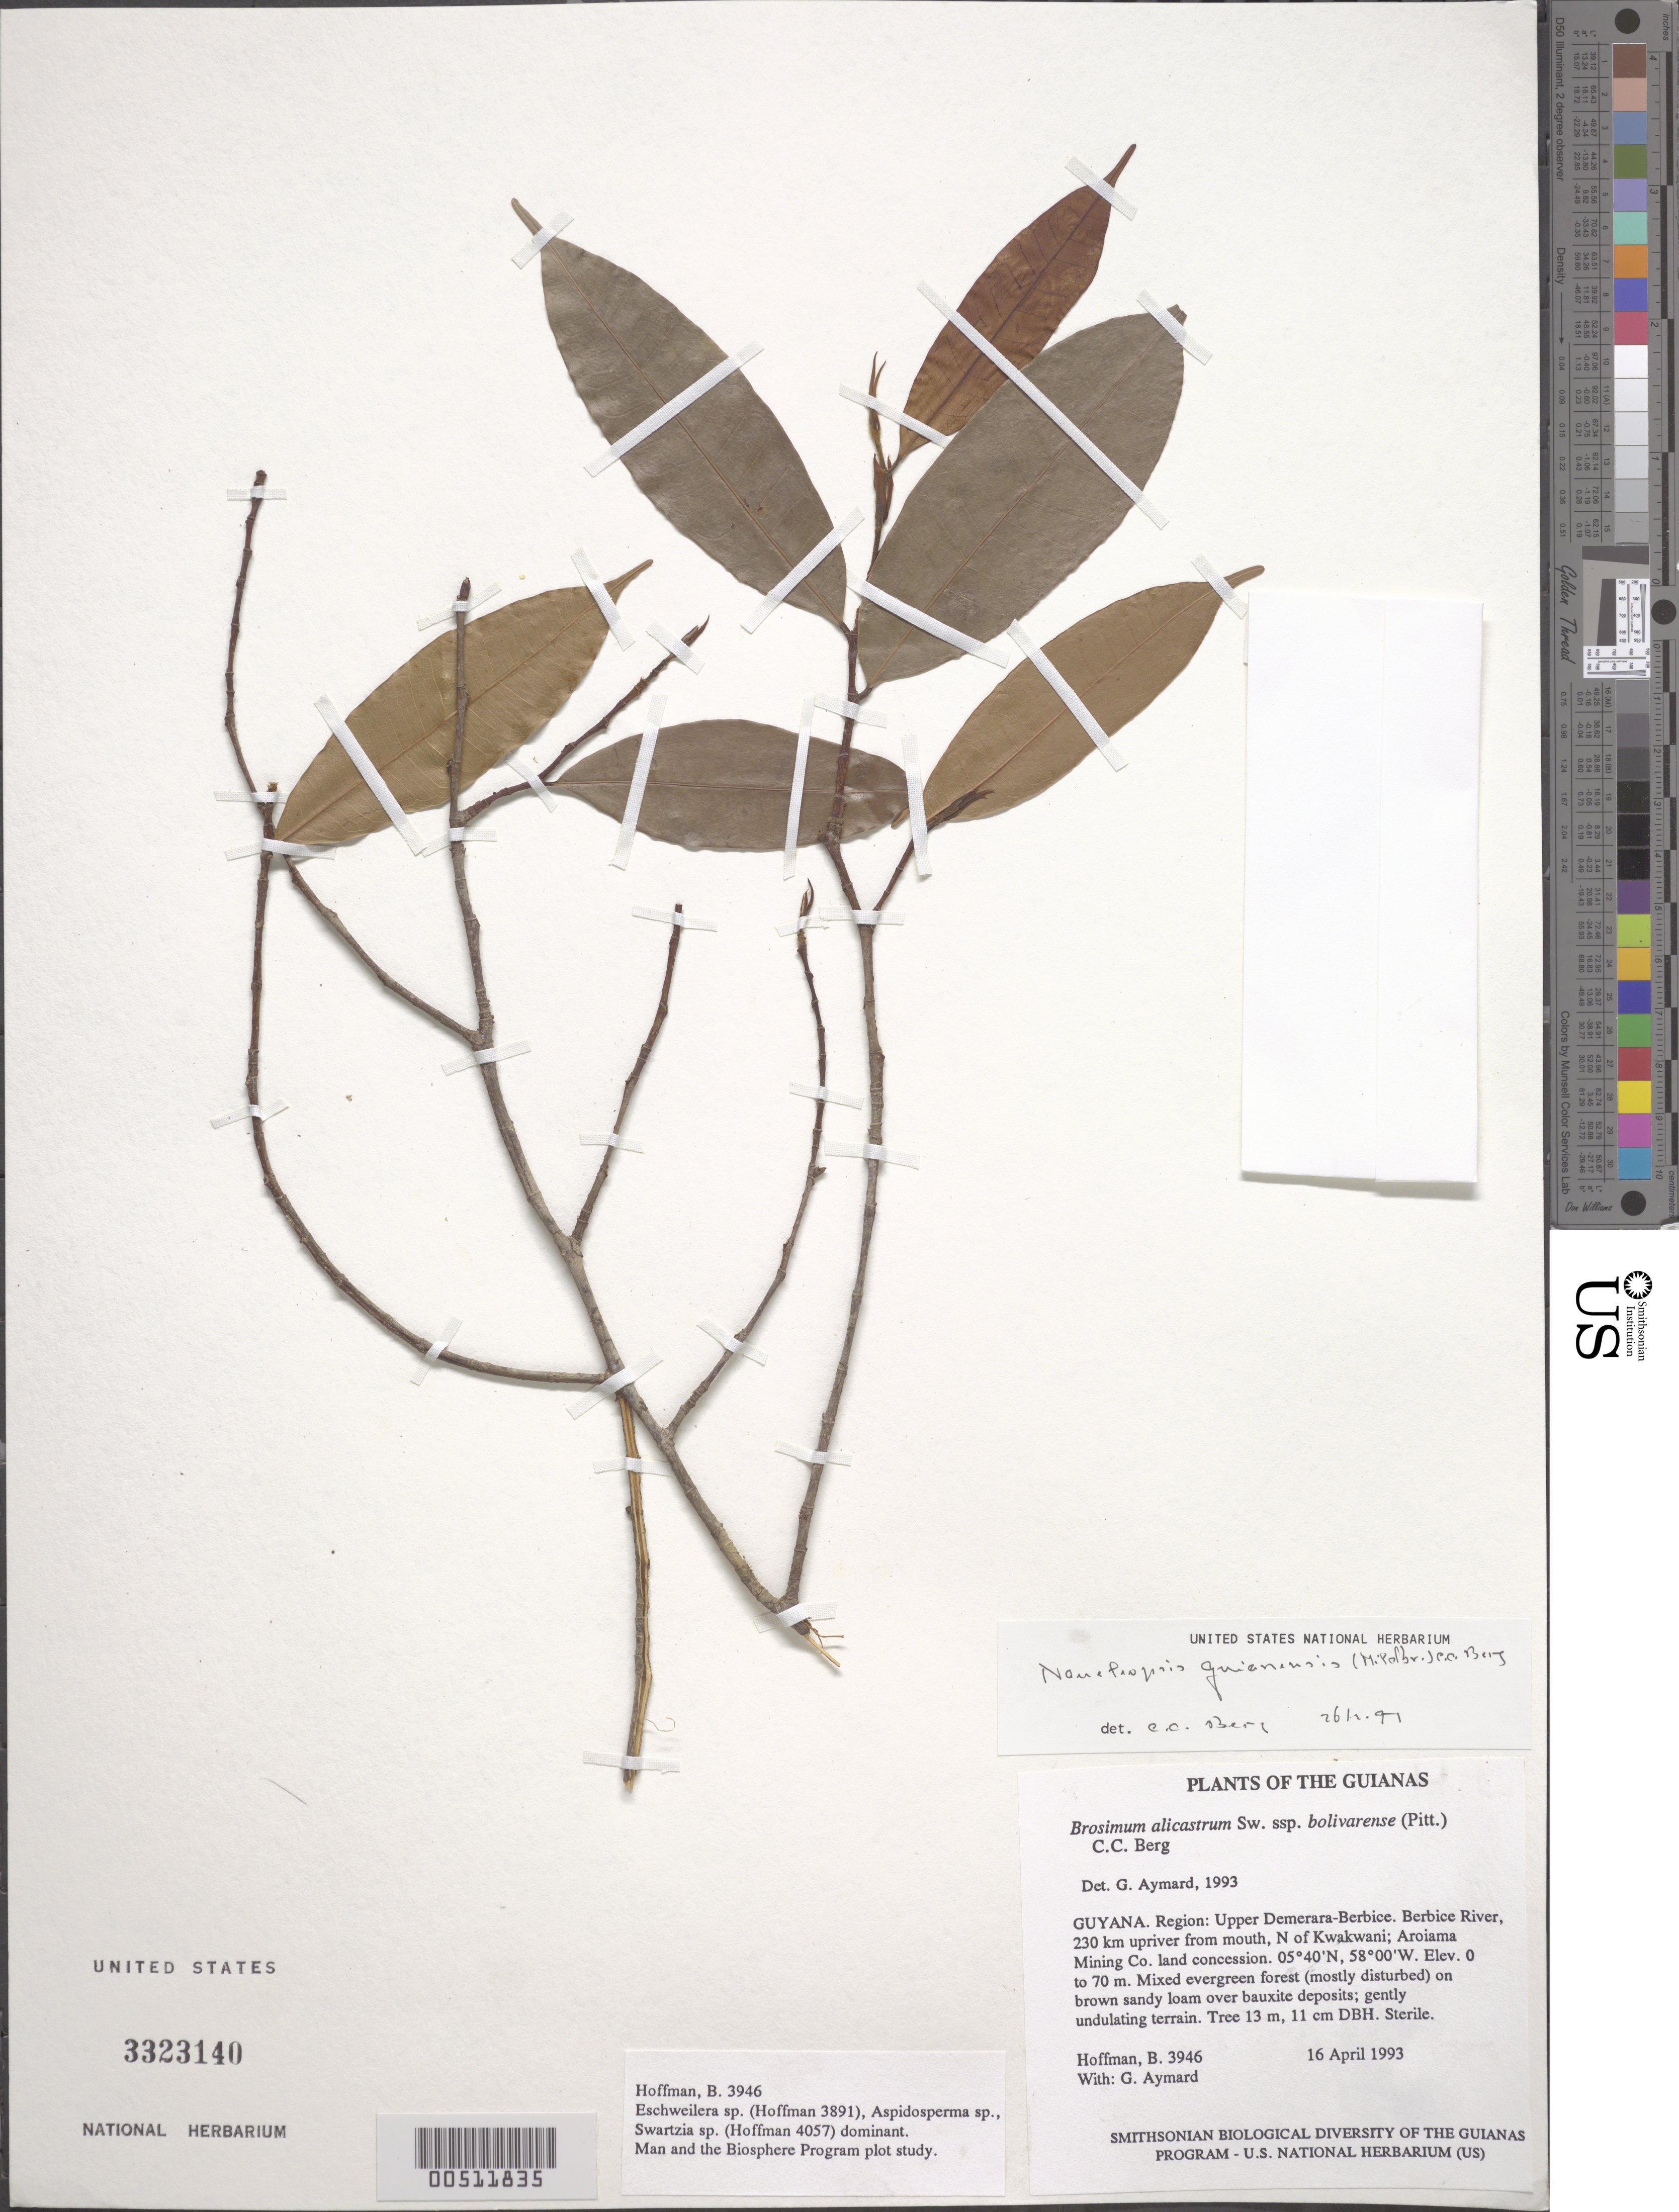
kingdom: Plantae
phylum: Tracheophyta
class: Magnoliopsida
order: Rosales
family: Moraceae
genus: Naucleopsis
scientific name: Naucleopsis guianensis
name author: (Mildbr.) C.C. Berg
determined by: Berg, C. C.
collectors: B. Hoffman & G. A. Aymard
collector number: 3946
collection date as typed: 16 April 1993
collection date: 1993-04-16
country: Guyana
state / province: U. Demerara-Berbice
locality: Berbice River, 230 km upriver from mouth, N of Kwakwani; Aroiama Mining Co. land concession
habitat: Mixed evergreen forest (mostly disturbed) on brown sandy loam over bauxite deposits; gently undulating terrain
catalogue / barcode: US 3323140